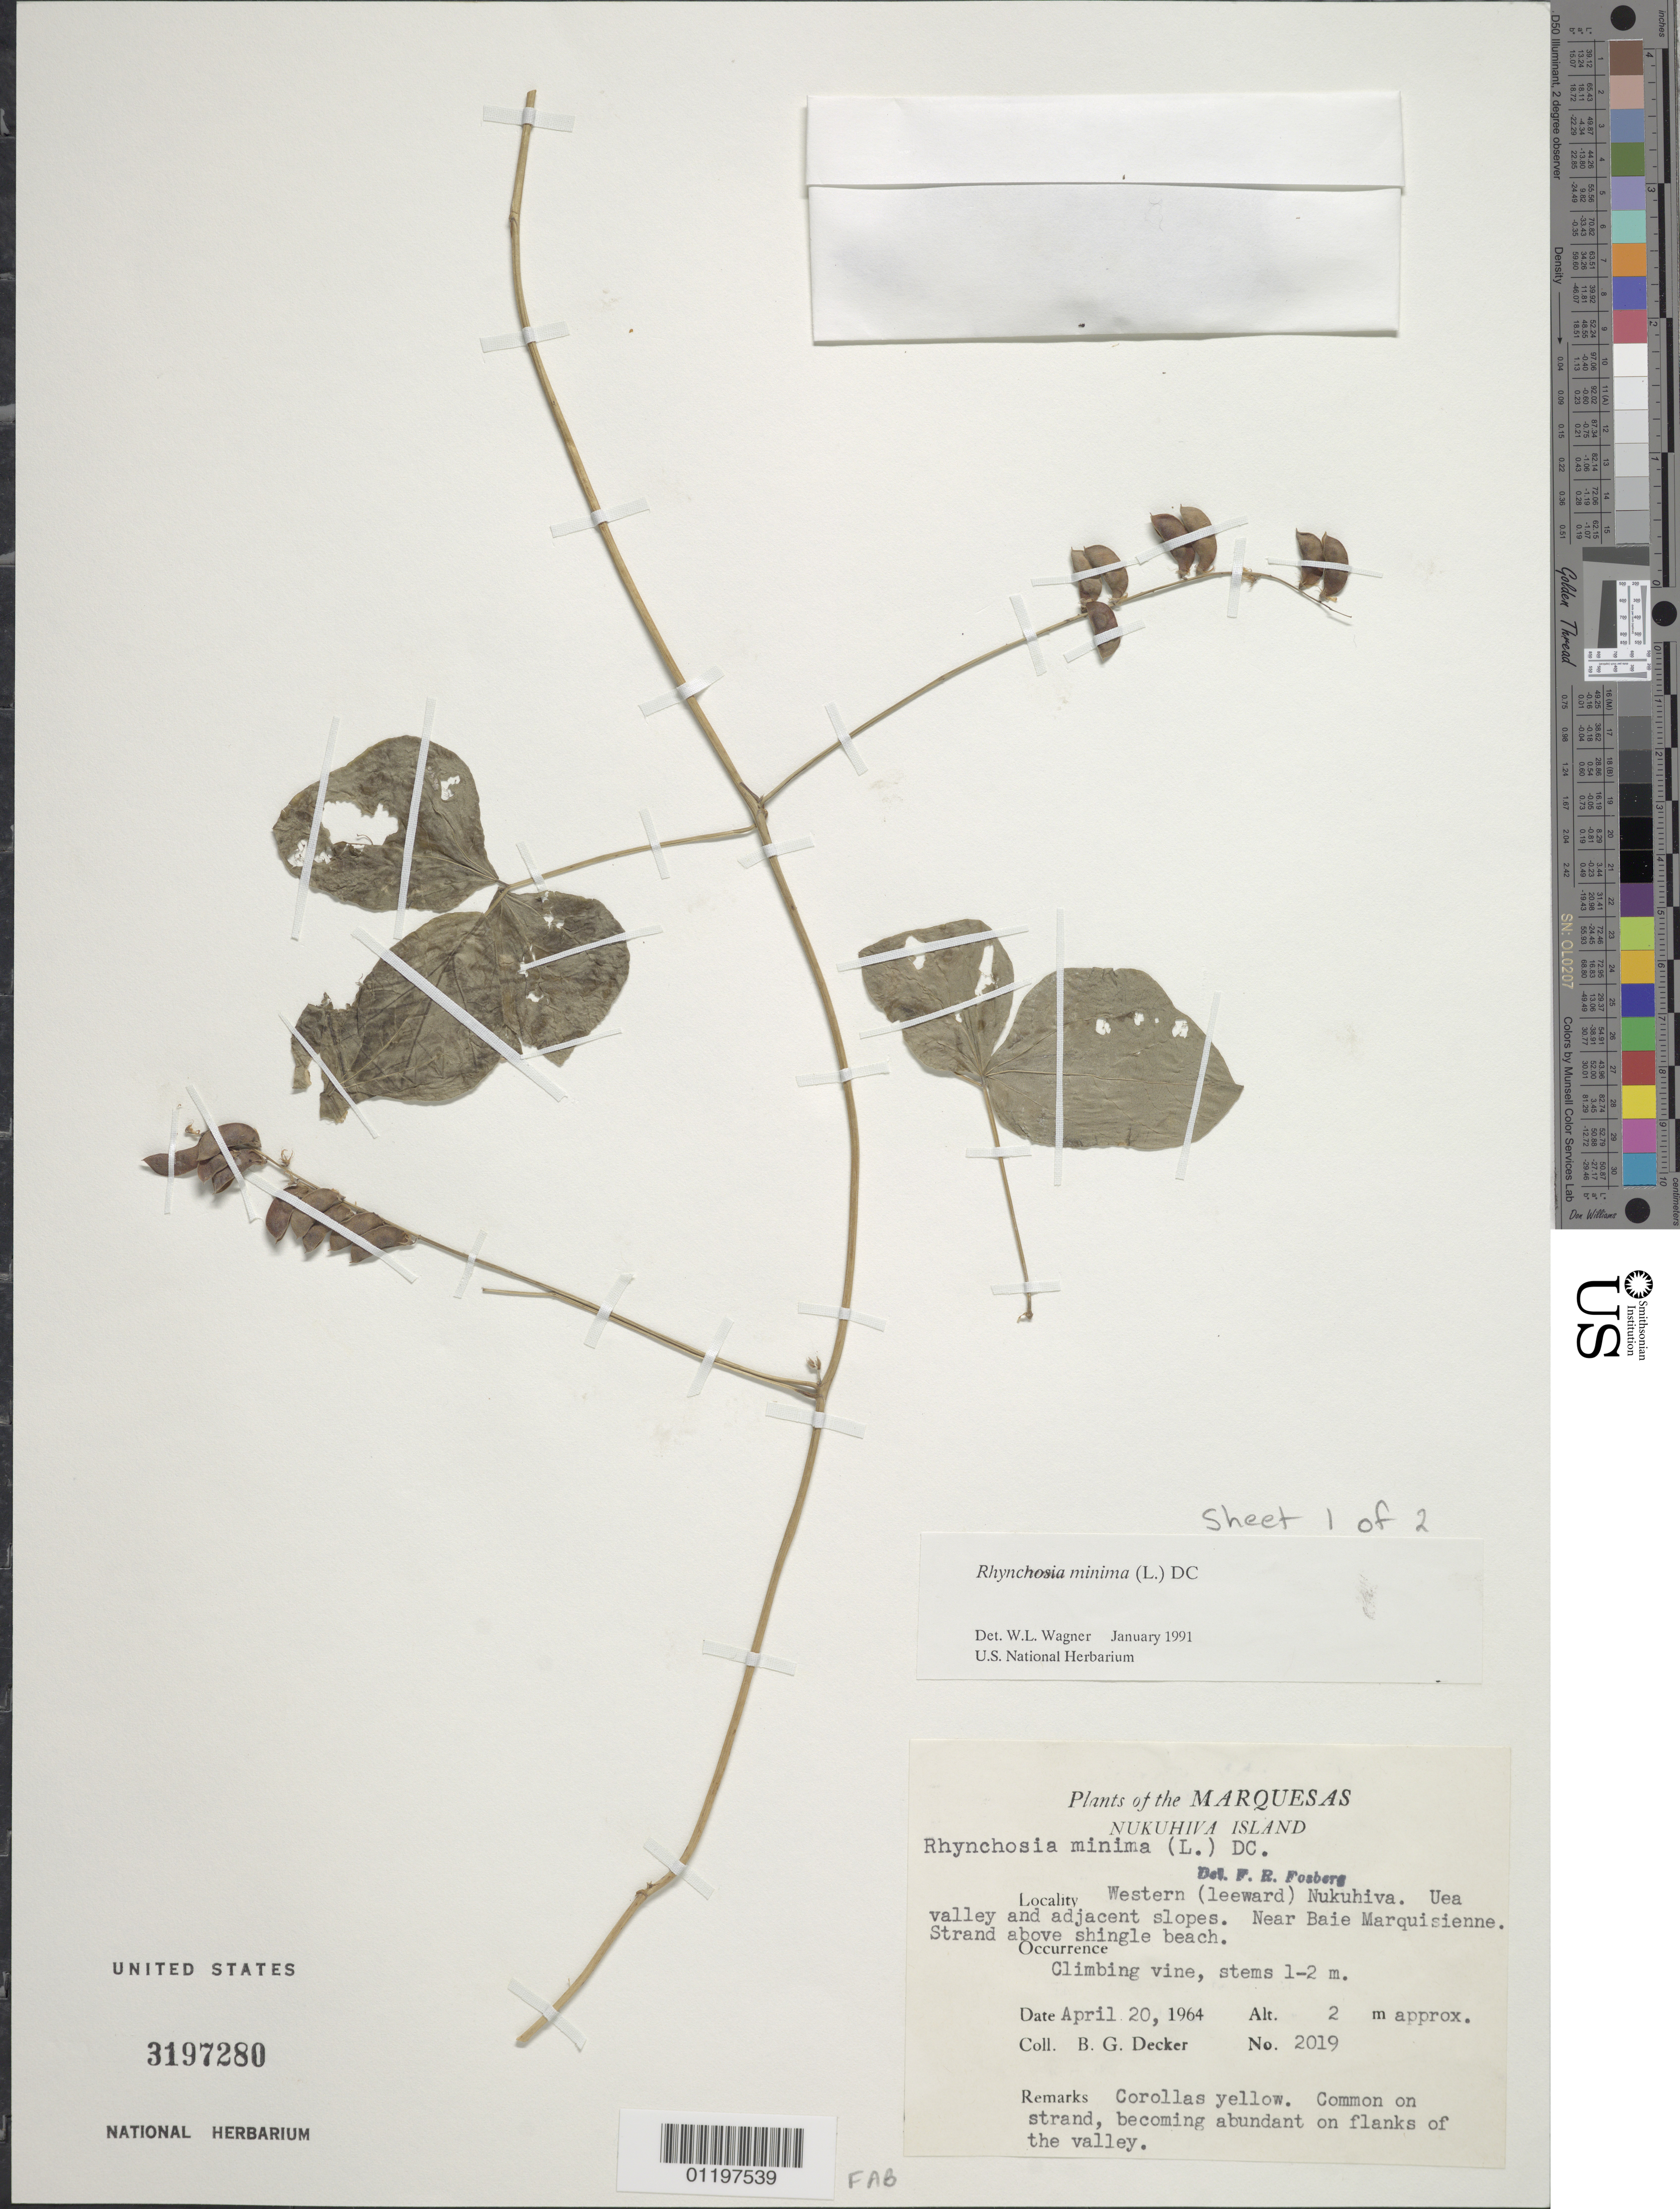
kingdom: Plantae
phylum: Tracheophyta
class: Magnoliopsida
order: Fabales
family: Fabaceae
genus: Rhynchosia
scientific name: Rhynchosia minima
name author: (L.) DC.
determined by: Wagner, W. L., (BOT), Smithsonian Institution - National Museum of Natural History (UNITED STATES)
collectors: B. G. Decker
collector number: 2019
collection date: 1964-04-20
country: French Polynesia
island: Nuku Hiva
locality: Uea Valley and adjacent slopes, near Baie Marquisienne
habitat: Strand above shingle beach. Common on strand becoming abundant on flanks of the valley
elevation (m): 2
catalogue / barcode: US 3197280